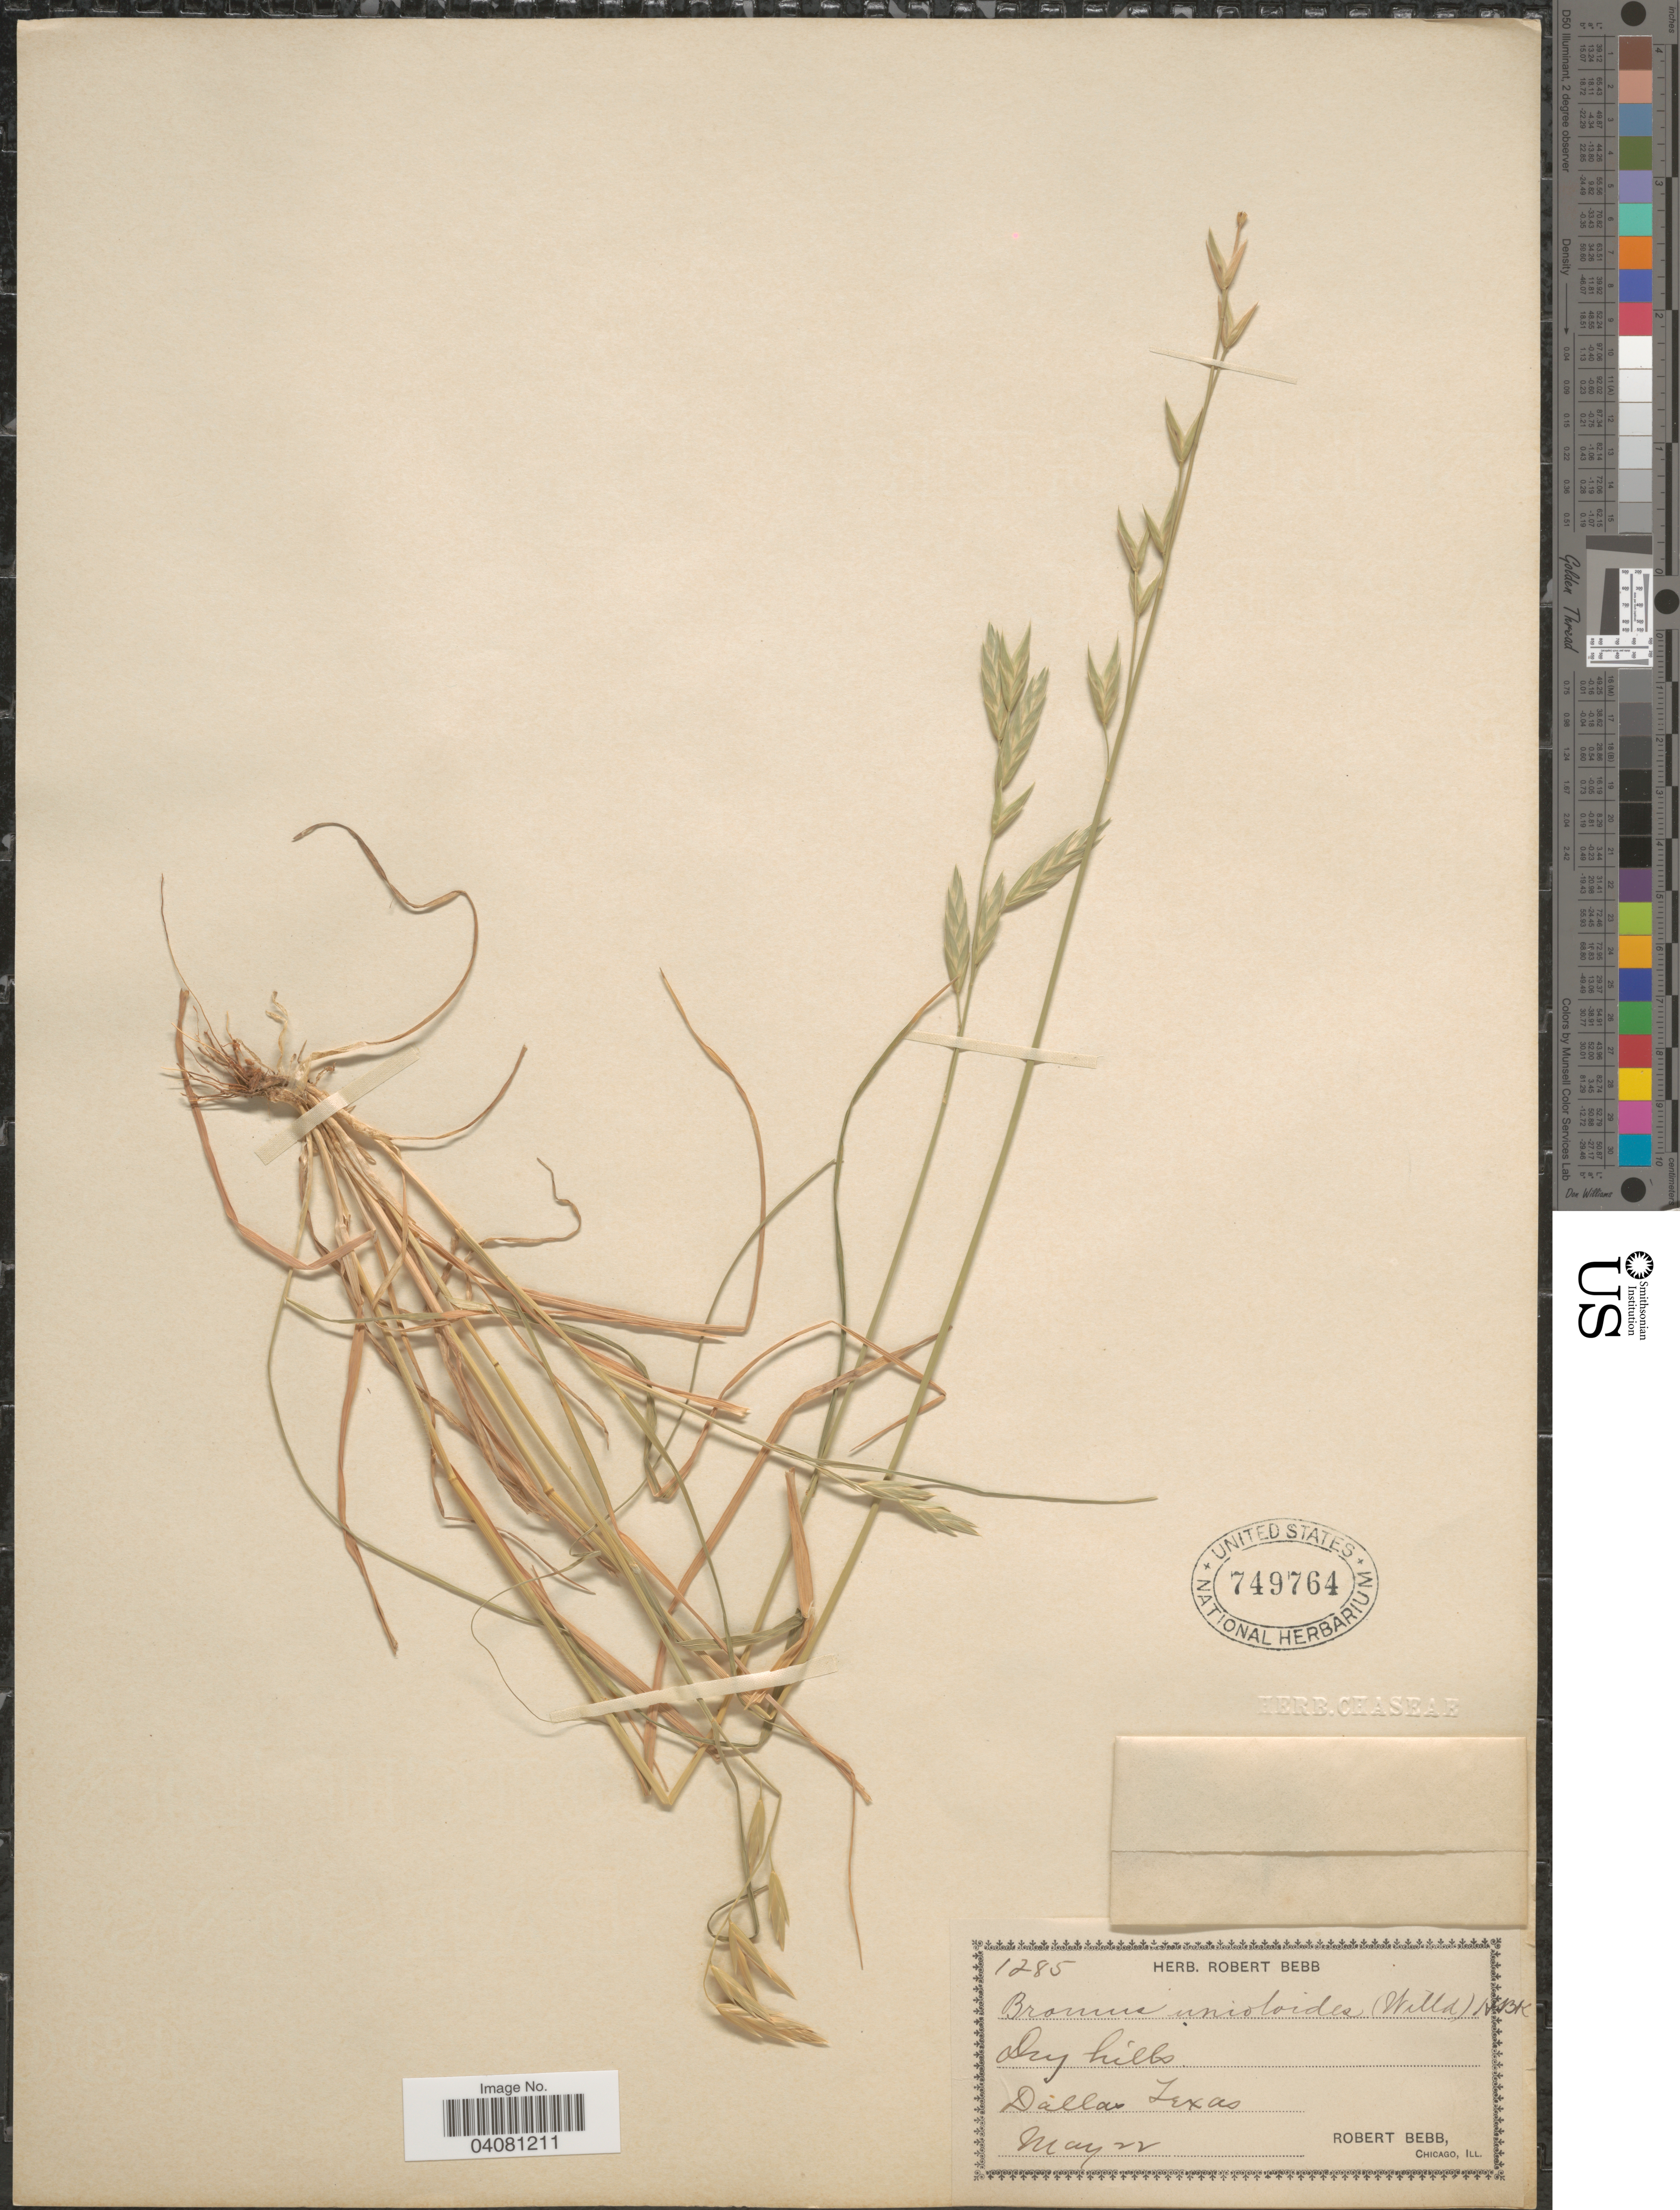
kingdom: Plantae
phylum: Tracheophyta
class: Liliopsida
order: Poales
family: Poaceae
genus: Bromus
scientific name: Bromus catharticus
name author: Vahl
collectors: R. Bebb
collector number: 1285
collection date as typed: Transcribed d/m/y: /5/22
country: United States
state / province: Texas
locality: Dallas.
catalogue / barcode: US 749764